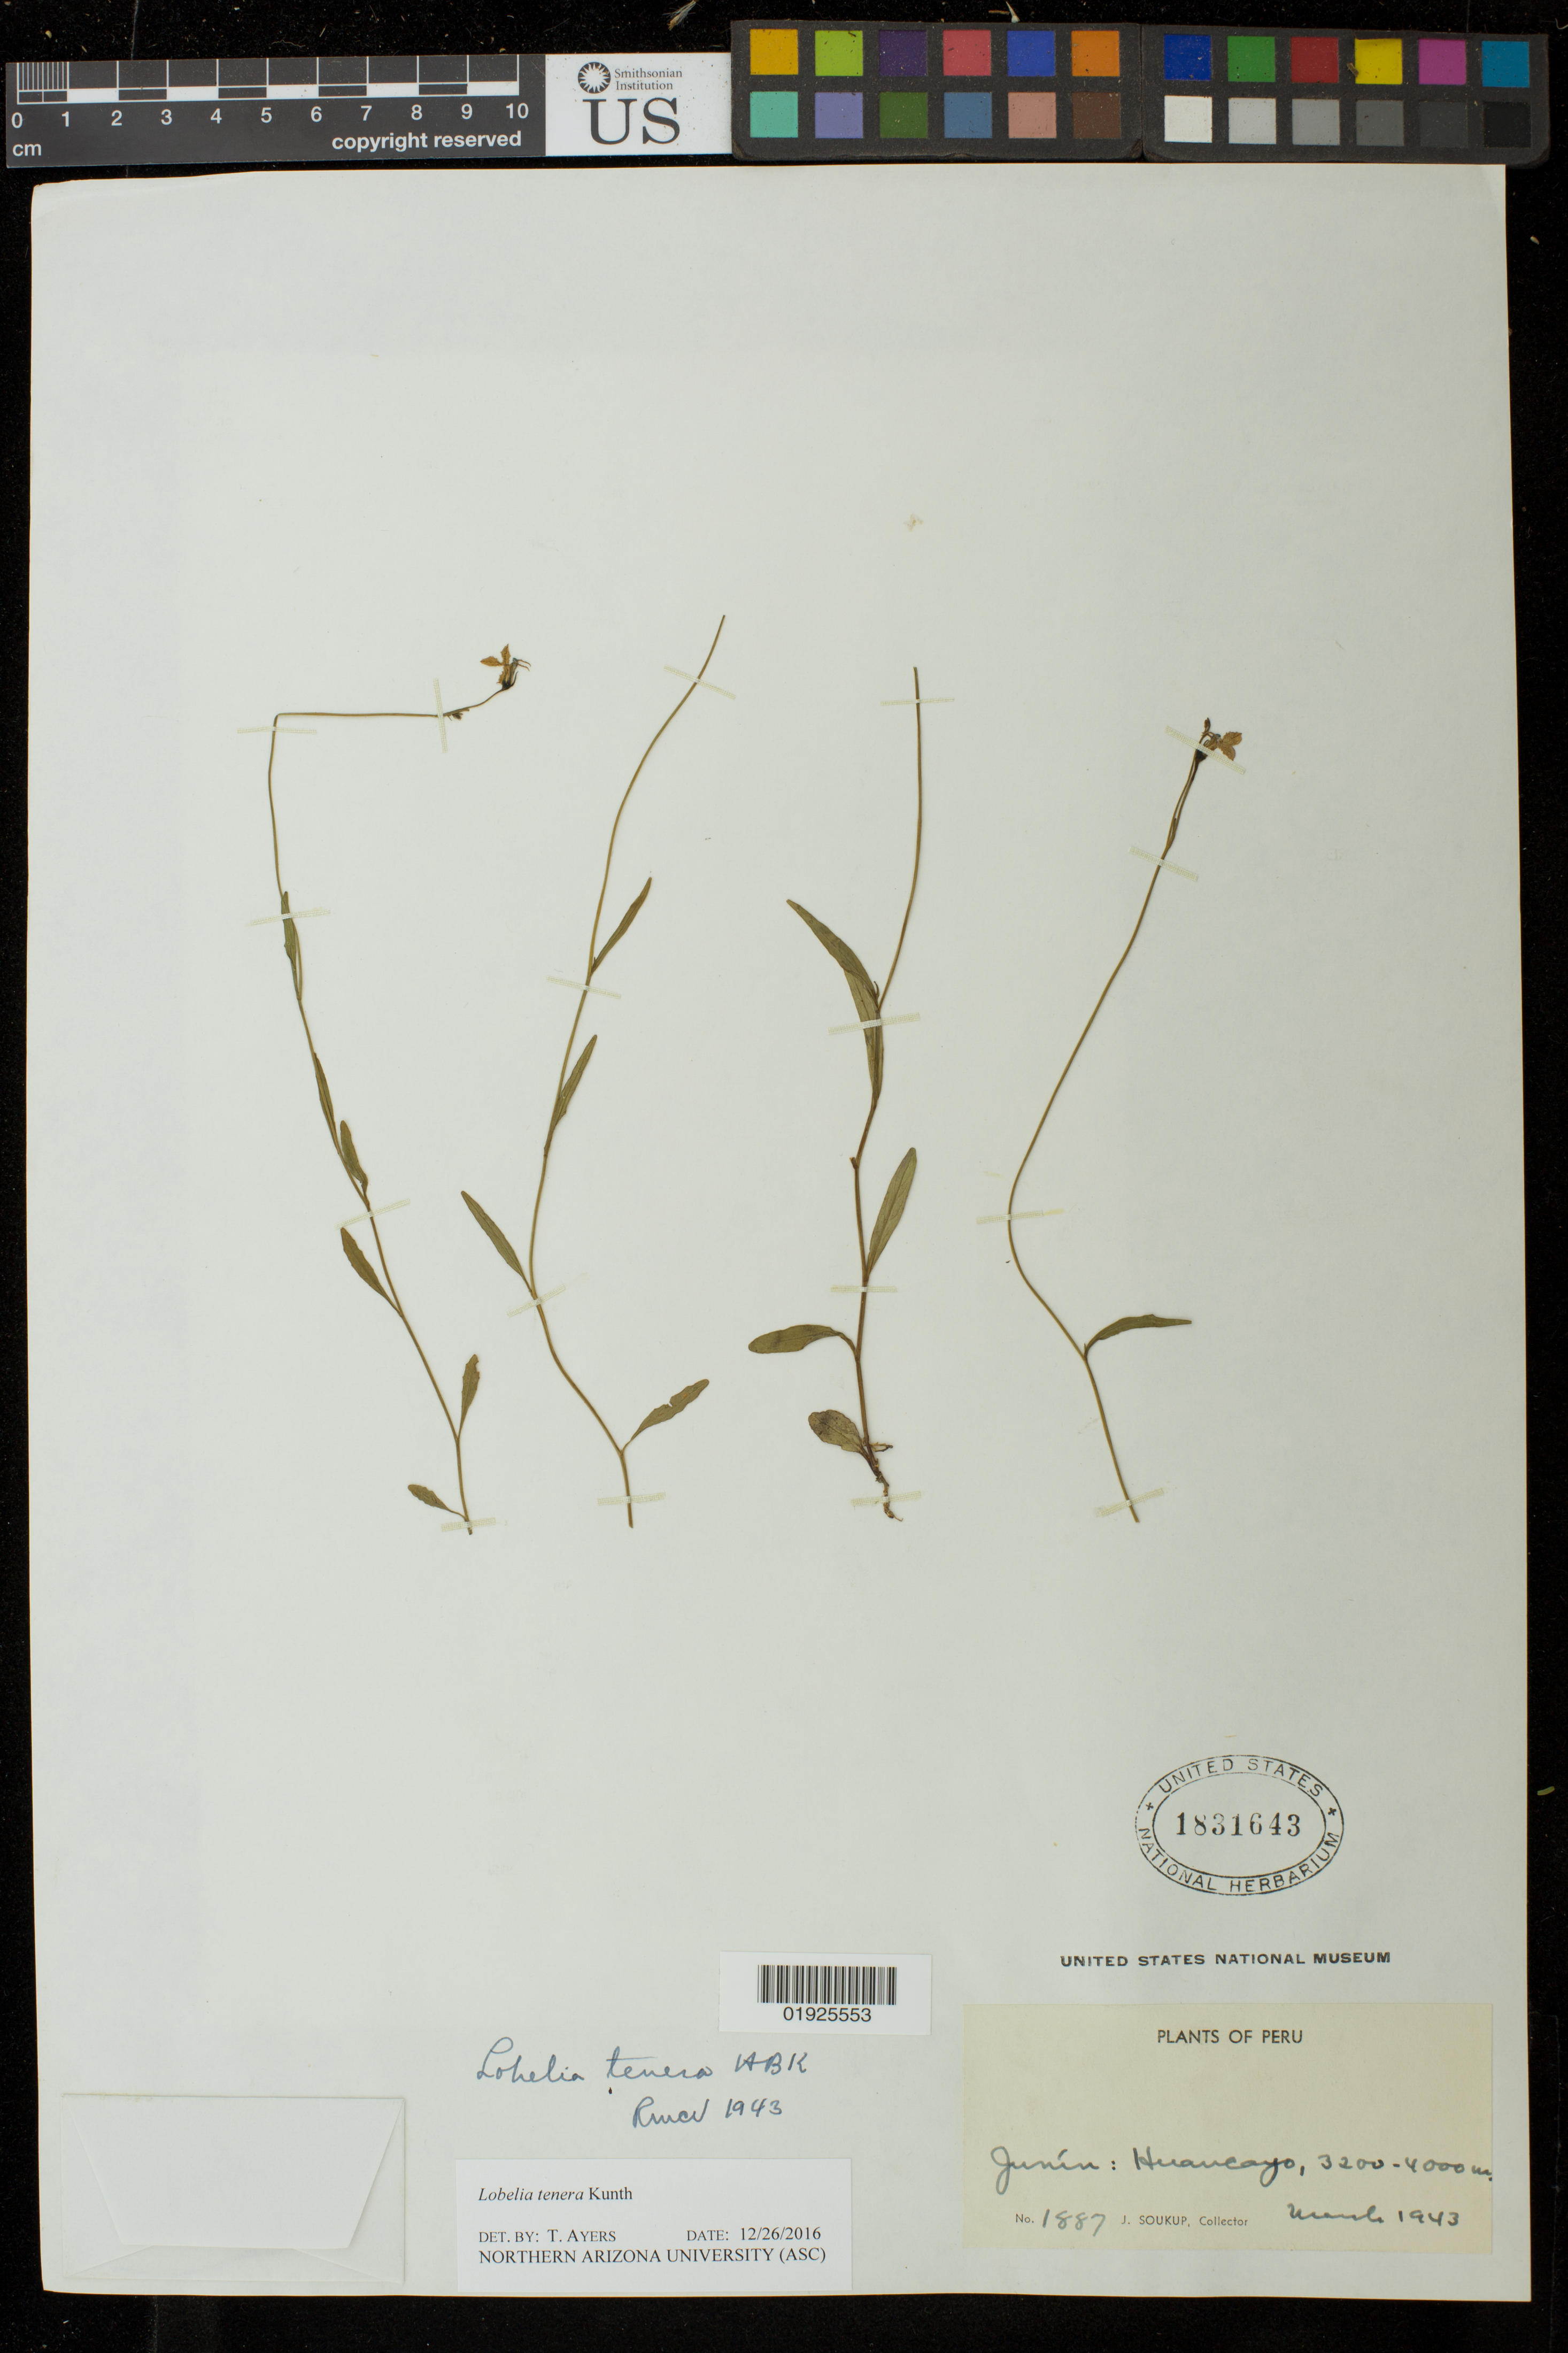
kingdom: Plantae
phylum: Tracheophyta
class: Magnoliopsida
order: Asterales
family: Campanulaceae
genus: Lobelia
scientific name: Lobelia tenera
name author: Kunth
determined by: Ayers, Tina J.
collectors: J. Soukup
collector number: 1887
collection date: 1943-03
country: Peru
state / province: Junín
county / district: Huancayo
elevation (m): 3200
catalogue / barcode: US 1831643